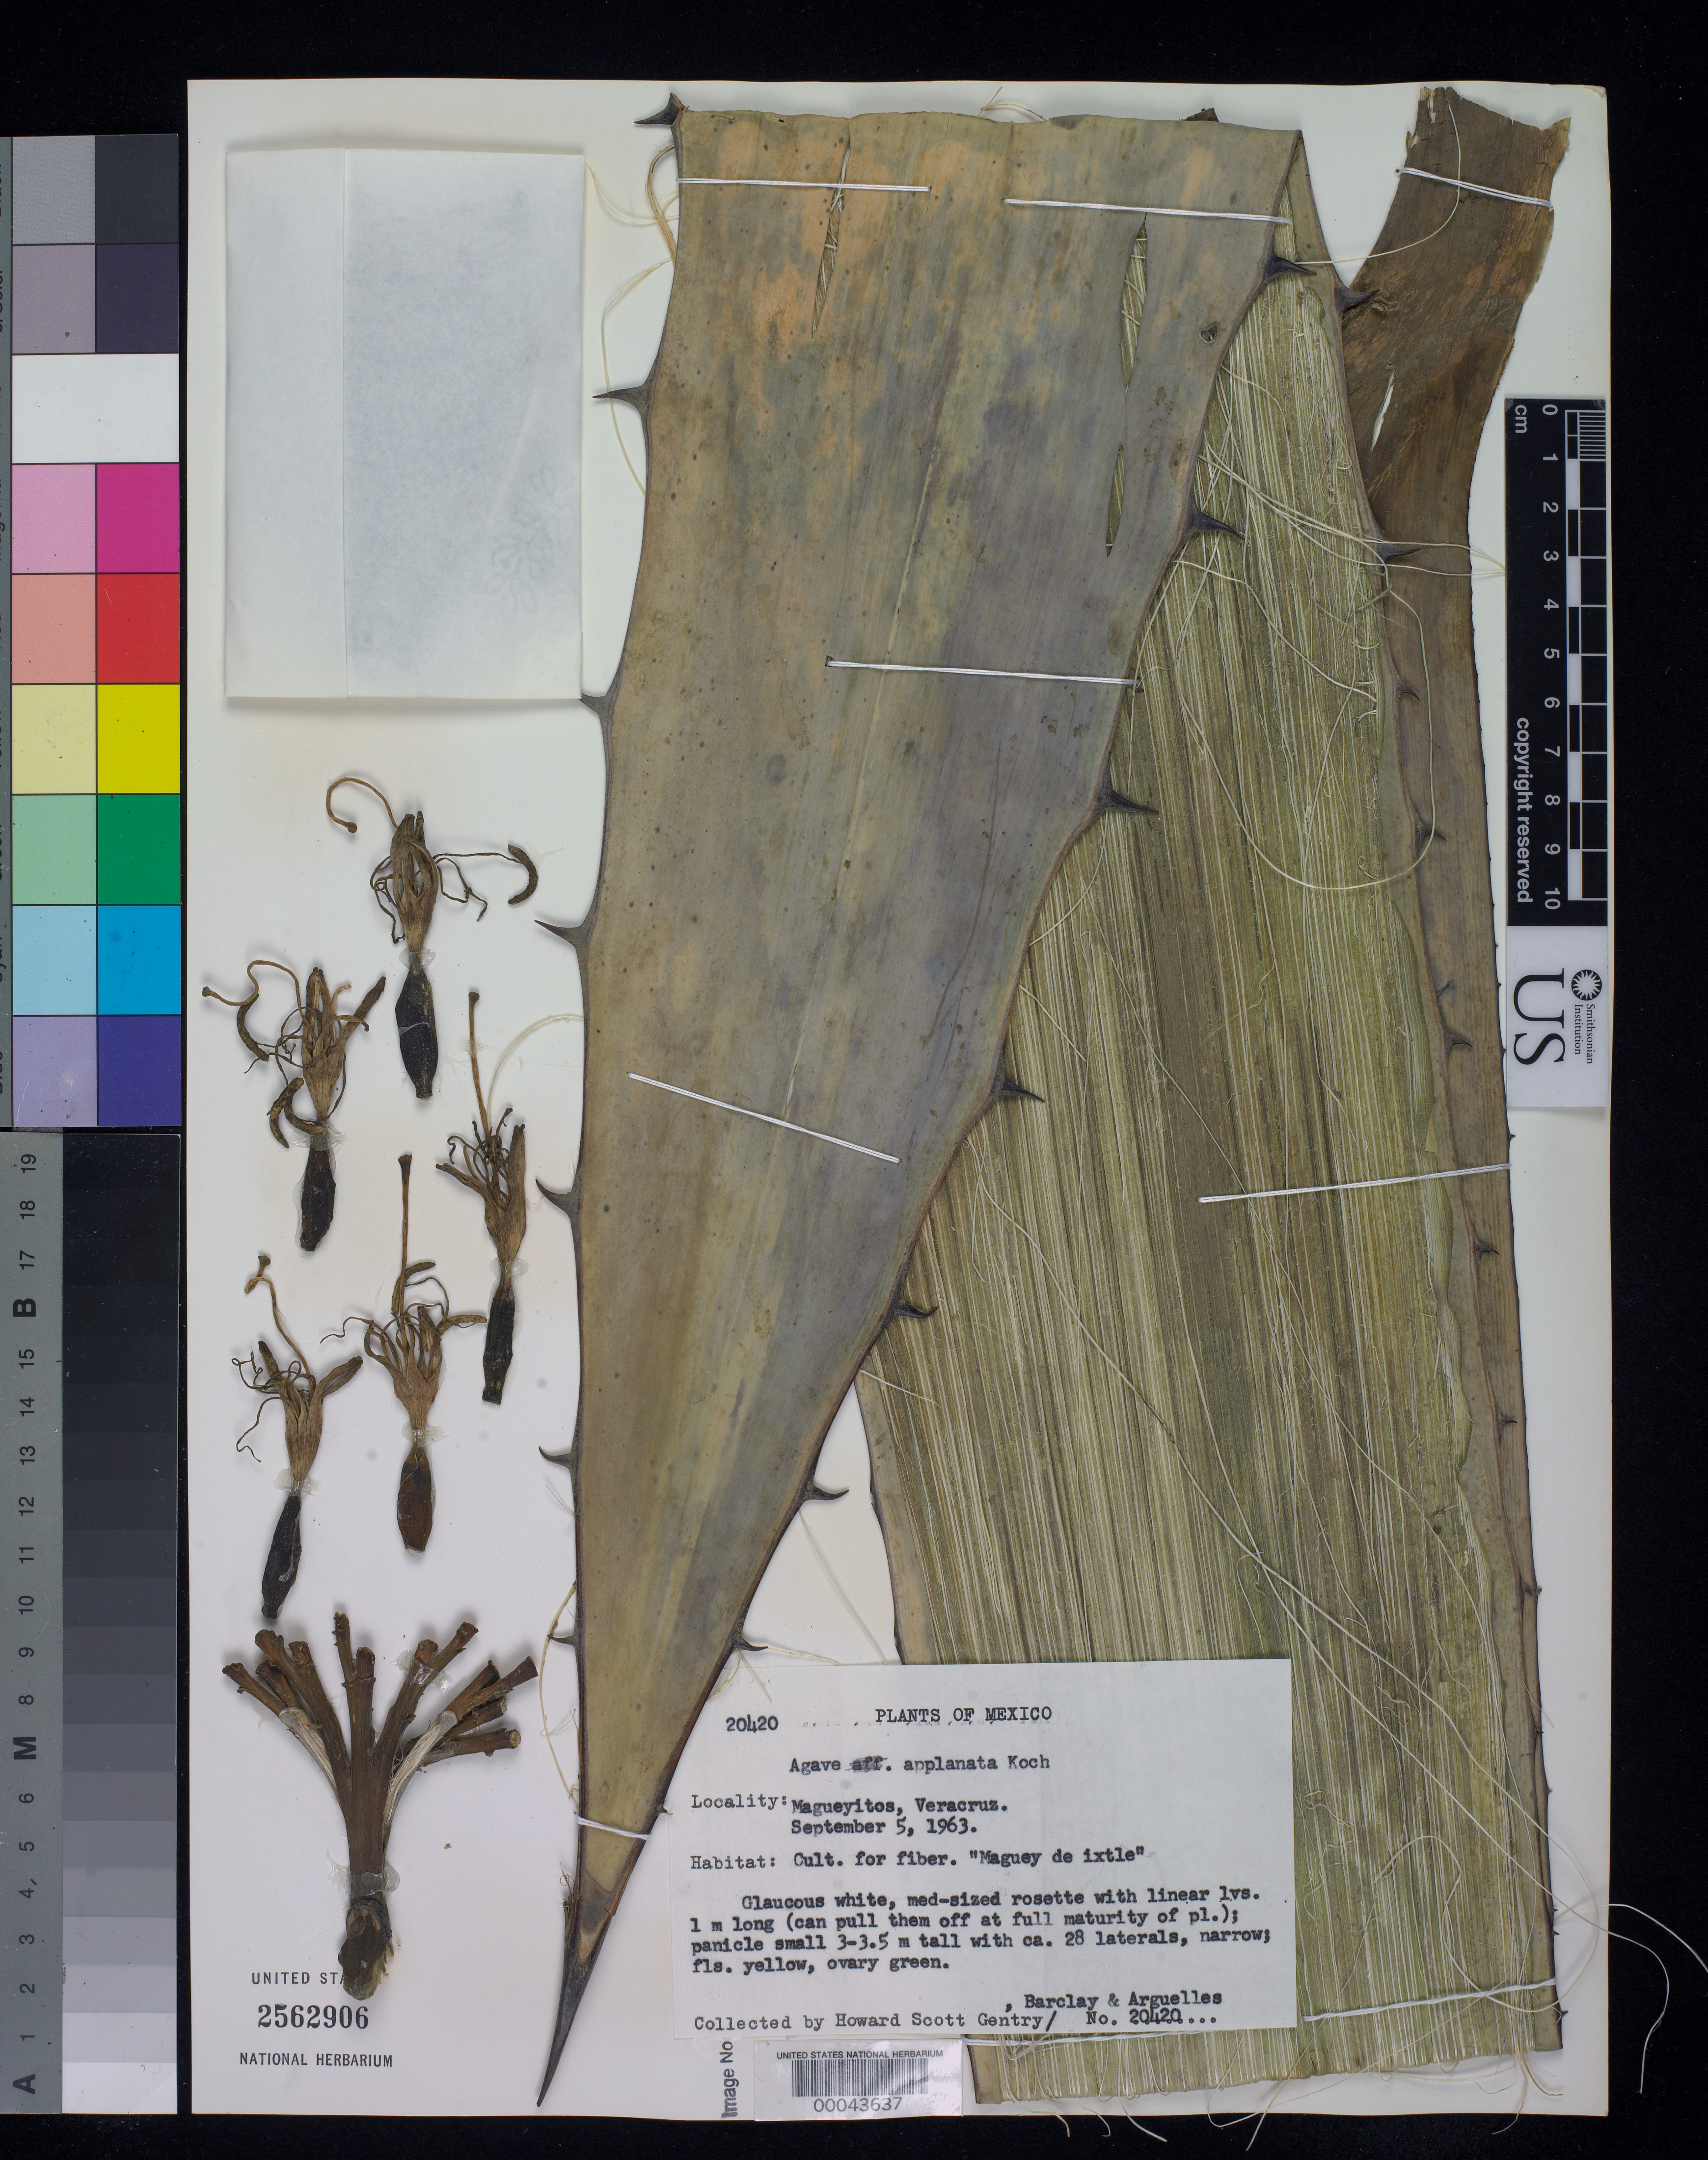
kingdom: Plantae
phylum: Tracheophyta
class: Liliopsida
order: Asparagales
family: Asparagaceae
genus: Agave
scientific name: Agave applanata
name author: Lem. ex Jacobi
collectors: H. S. Gentry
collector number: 20420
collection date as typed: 05 Sep 1963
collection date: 1963-09-05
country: Mexico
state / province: Veracruz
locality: Magueyitos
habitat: Cultivated for fiber.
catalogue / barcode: US 2562906